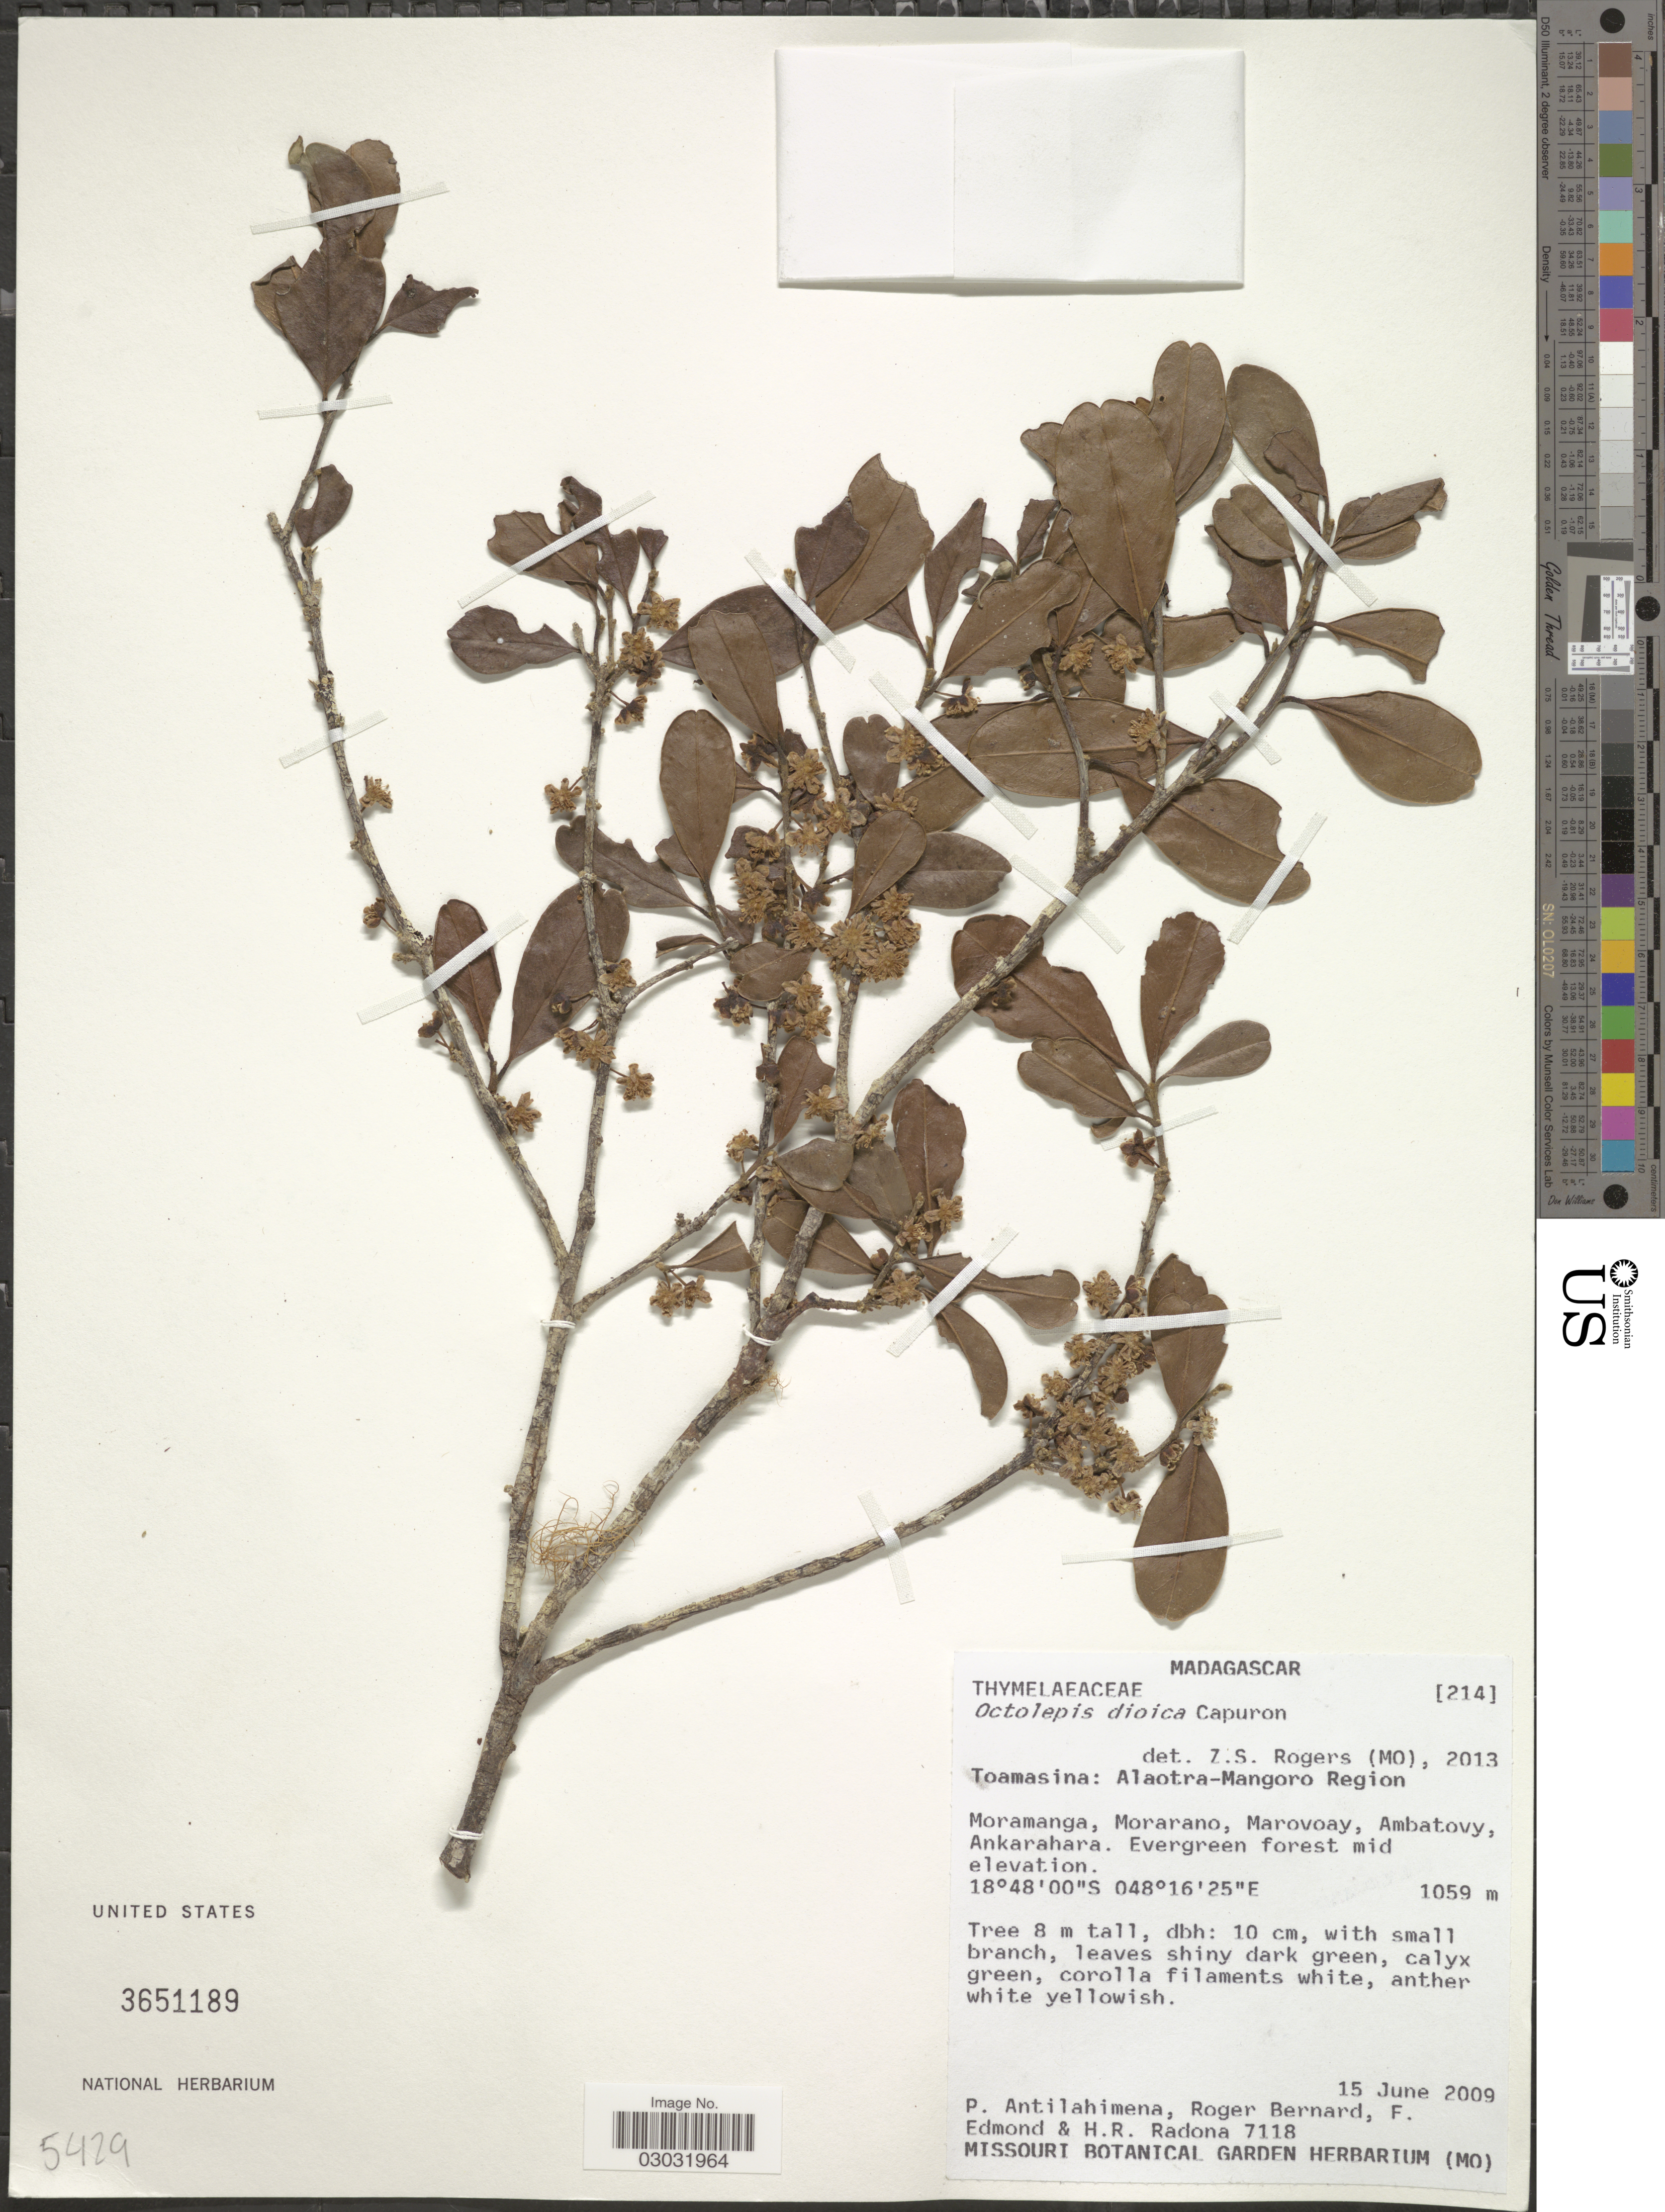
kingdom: Plantae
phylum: Tracheophyta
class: Magnoliopsida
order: Malvales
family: Thymelaeaceae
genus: Octolepis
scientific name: Octolepis dioica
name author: Capuron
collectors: P. Antilahimena, R. Bernard, F. Edmond & H. Radona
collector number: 7118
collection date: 2009-06-15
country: Madagascar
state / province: Alaotra Mangoro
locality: Alaotra-Mangoro Region, Moramanga, Morarano, Marovoay, Ambatovy, Ankarahara.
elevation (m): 1059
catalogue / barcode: US 3651189